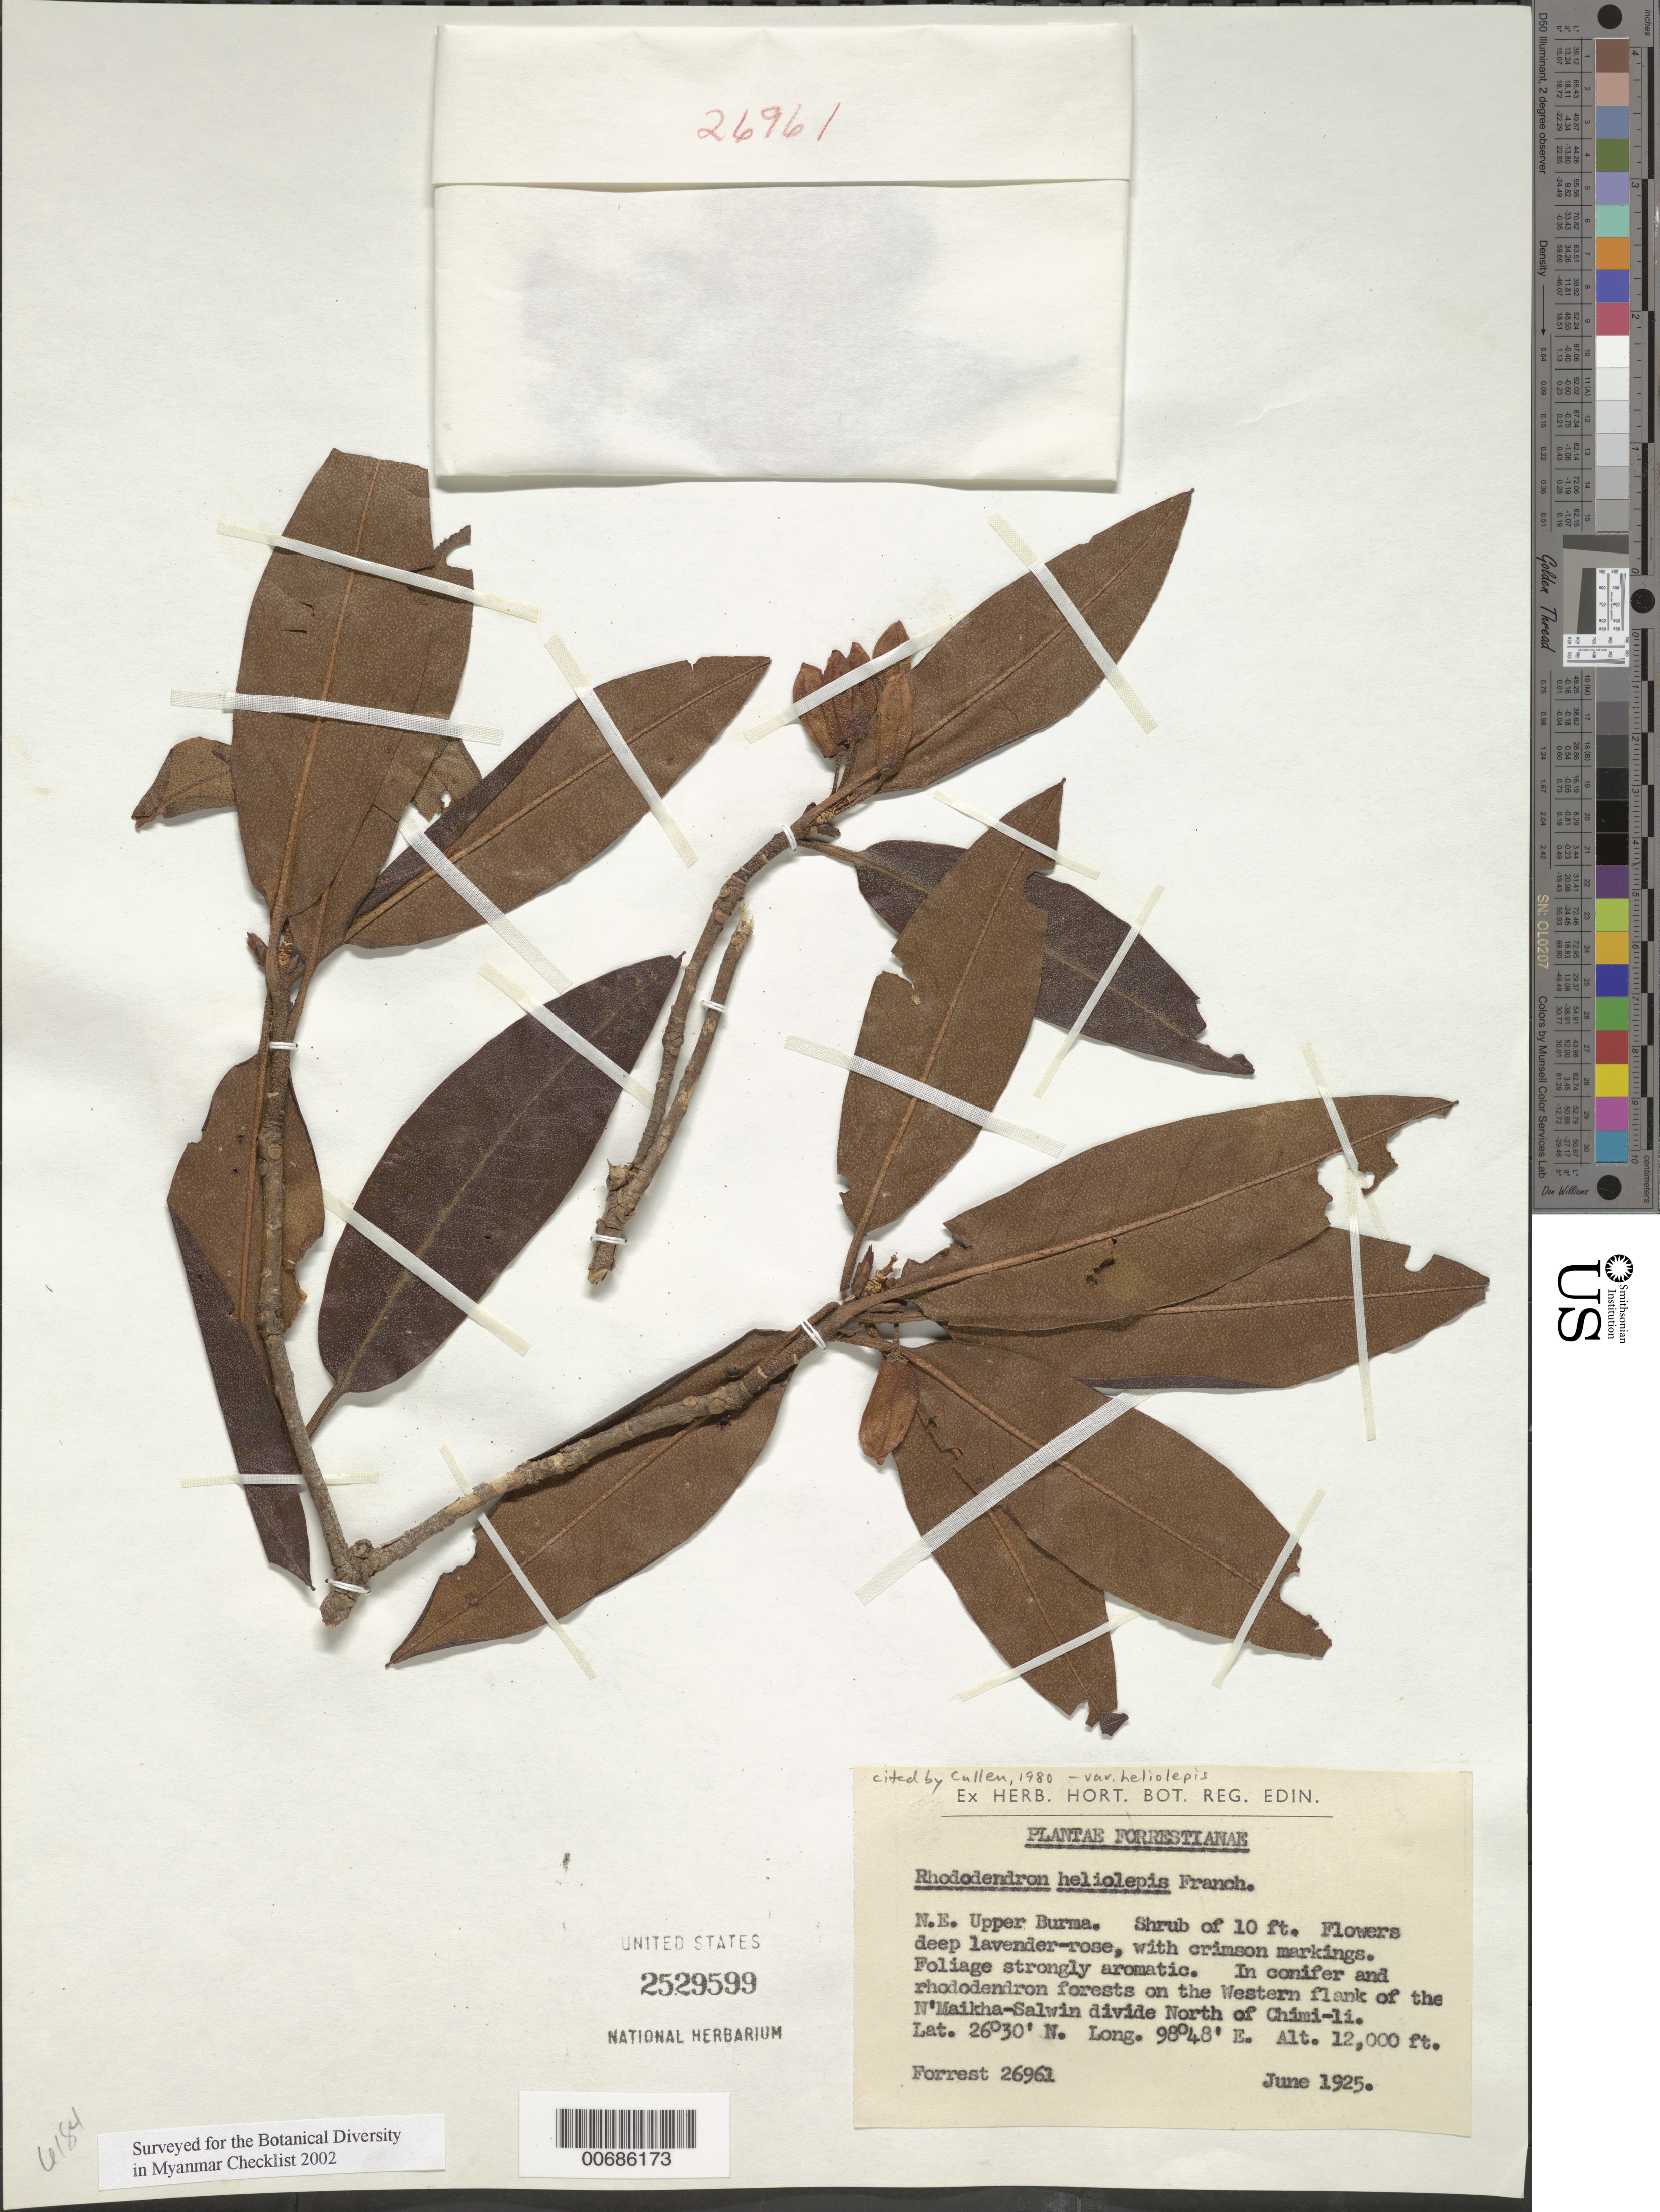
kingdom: Plantae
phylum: Tracheophyta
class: Magnoliopsida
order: Ericales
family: Ericaceae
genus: Rhododendron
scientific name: Rhododendron heliolepis var. heliolepis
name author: Franch.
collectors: G. Forrest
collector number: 26961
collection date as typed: Jun 1925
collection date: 1925-06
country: Myanmar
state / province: Kachin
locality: N'Maikha-Salwin Divide, Chimi-li, W flank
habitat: Conifer and rhododendron forest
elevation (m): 3658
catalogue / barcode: US 2529599